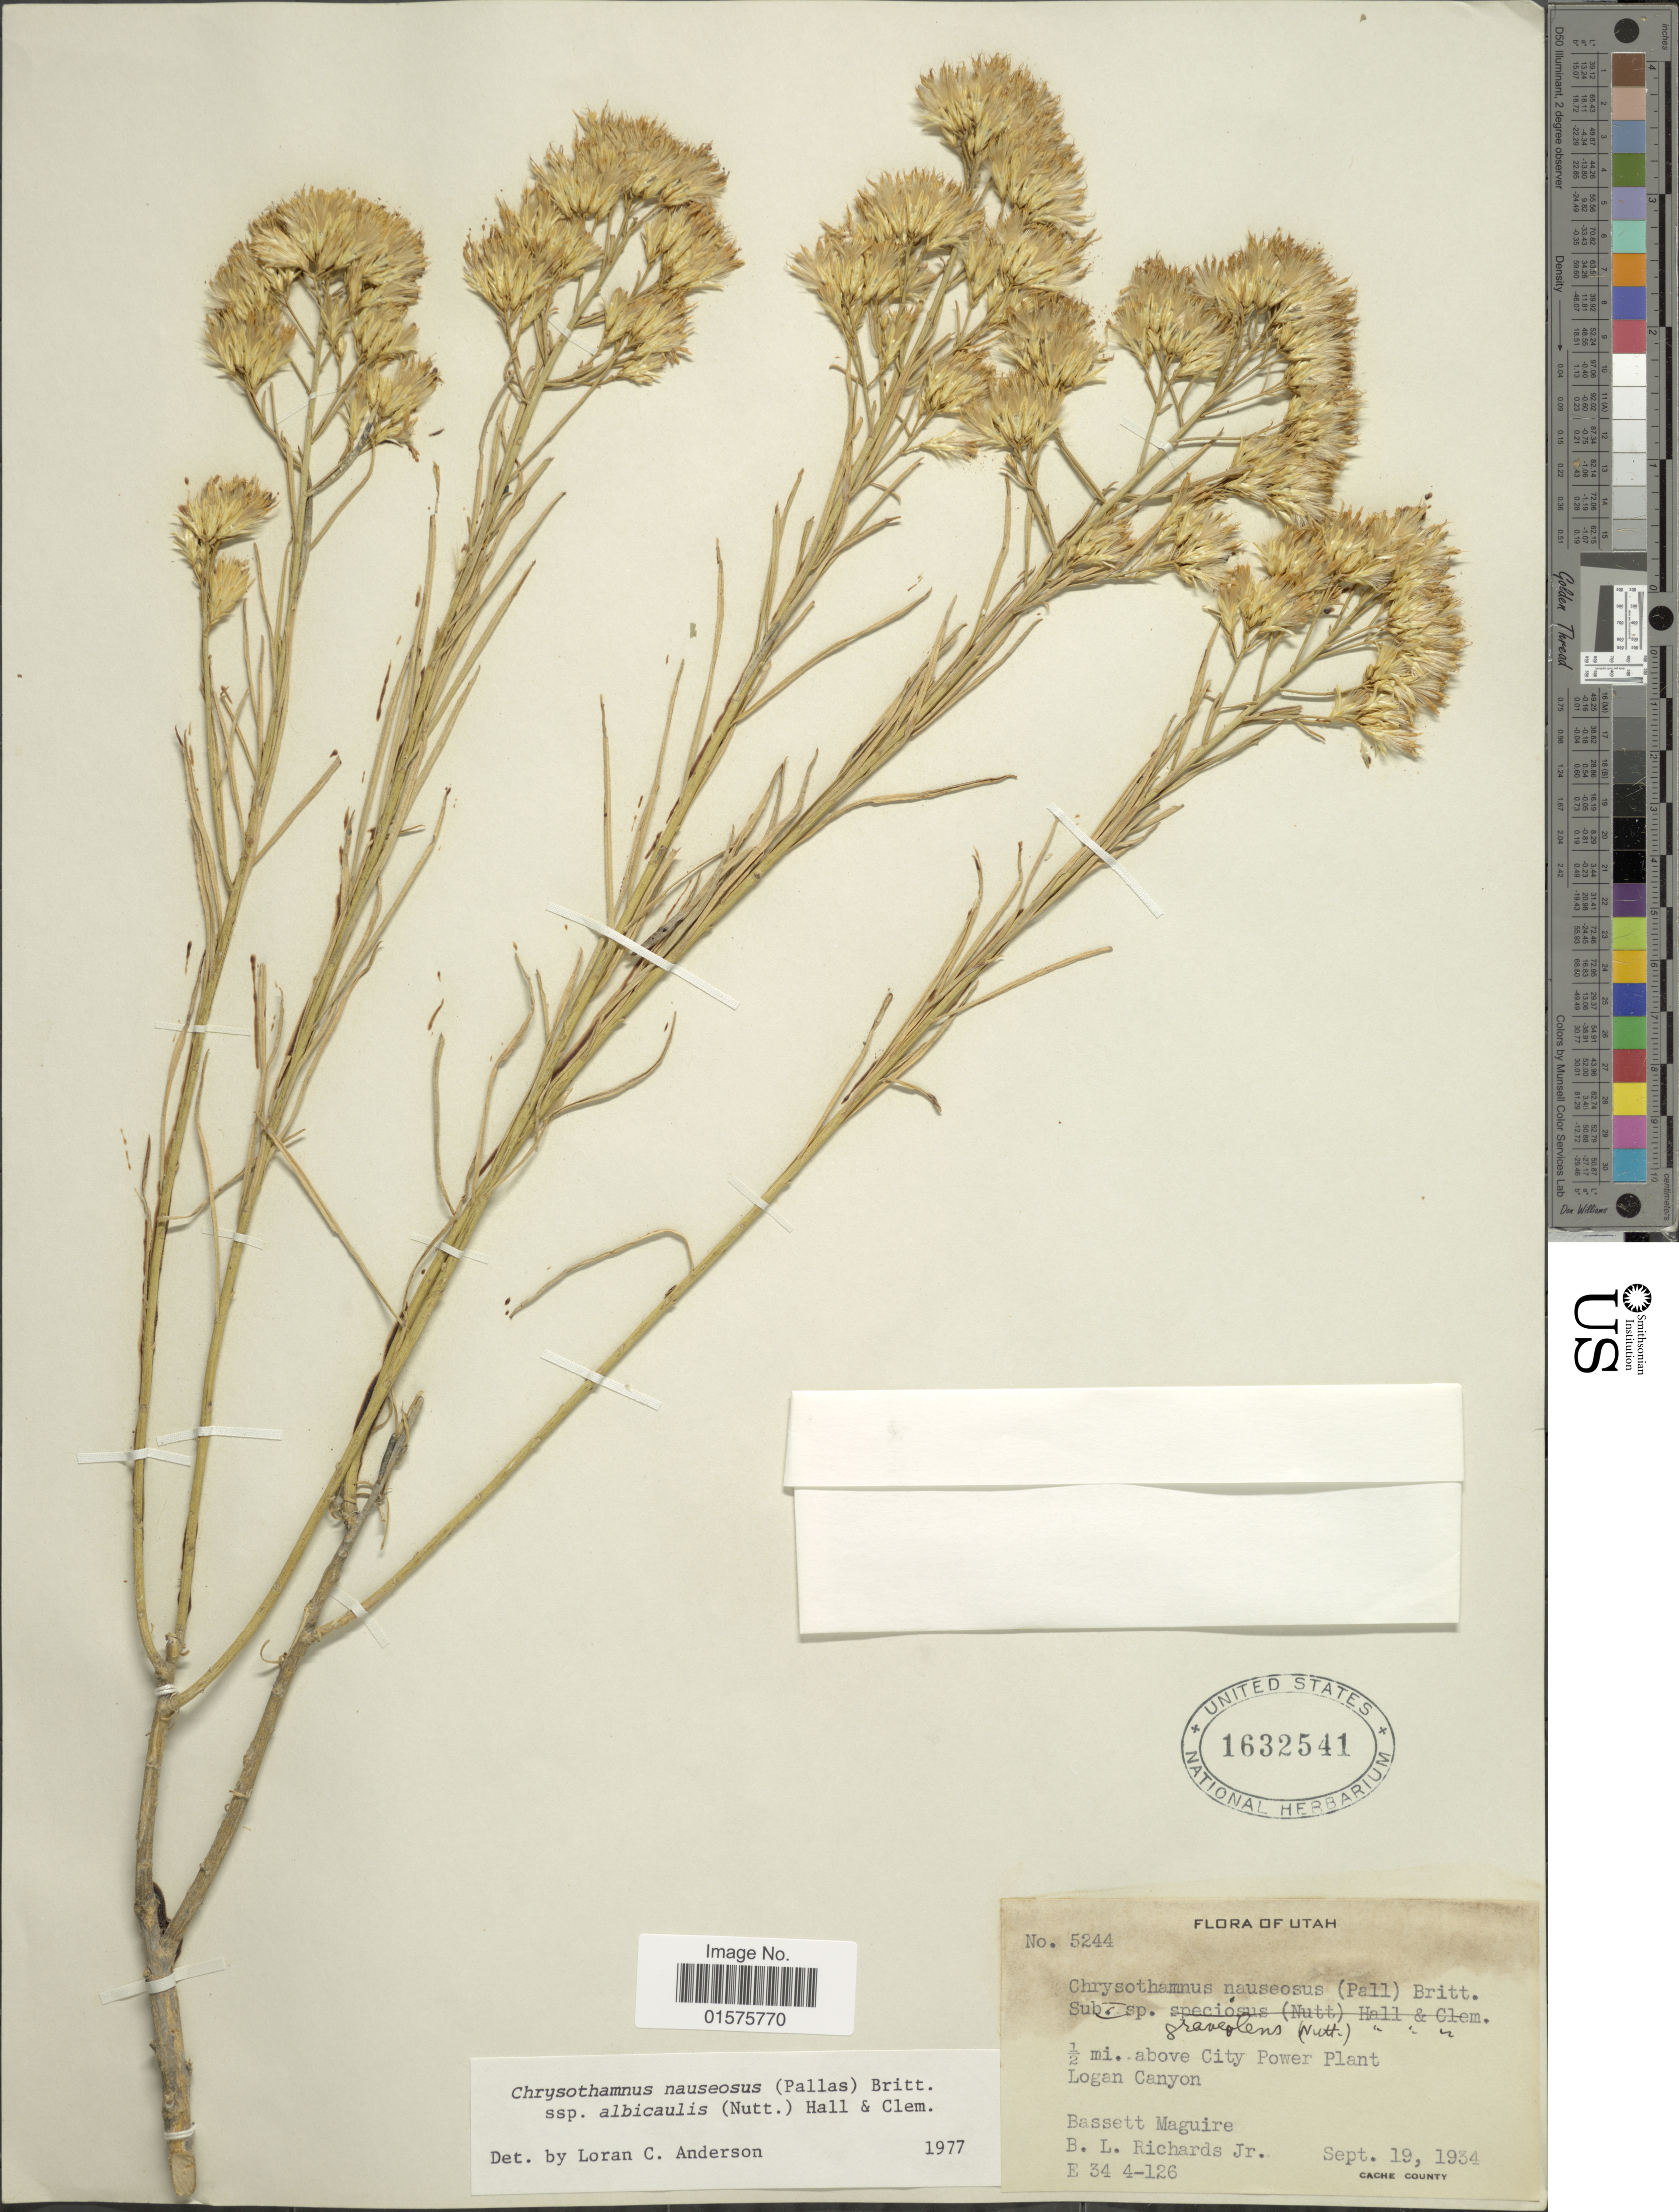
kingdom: Plantae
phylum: Tracheophyta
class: Magnoliopsida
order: Asterales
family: Asteraceae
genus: Ericameria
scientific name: Ericameria nauseosa var. speciosa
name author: (Nutt.) G.L. Nesom & G.I. Baird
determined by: Urbatsch, Lowell E., Curator (LSU), Louisiana State University (UNITED STATES)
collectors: B. Maguire & B. Richards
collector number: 5244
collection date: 1934-09-19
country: United States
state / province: Utah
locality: ½ mi. above City Power Plant. Logan Canyon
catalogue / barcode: US 1632541